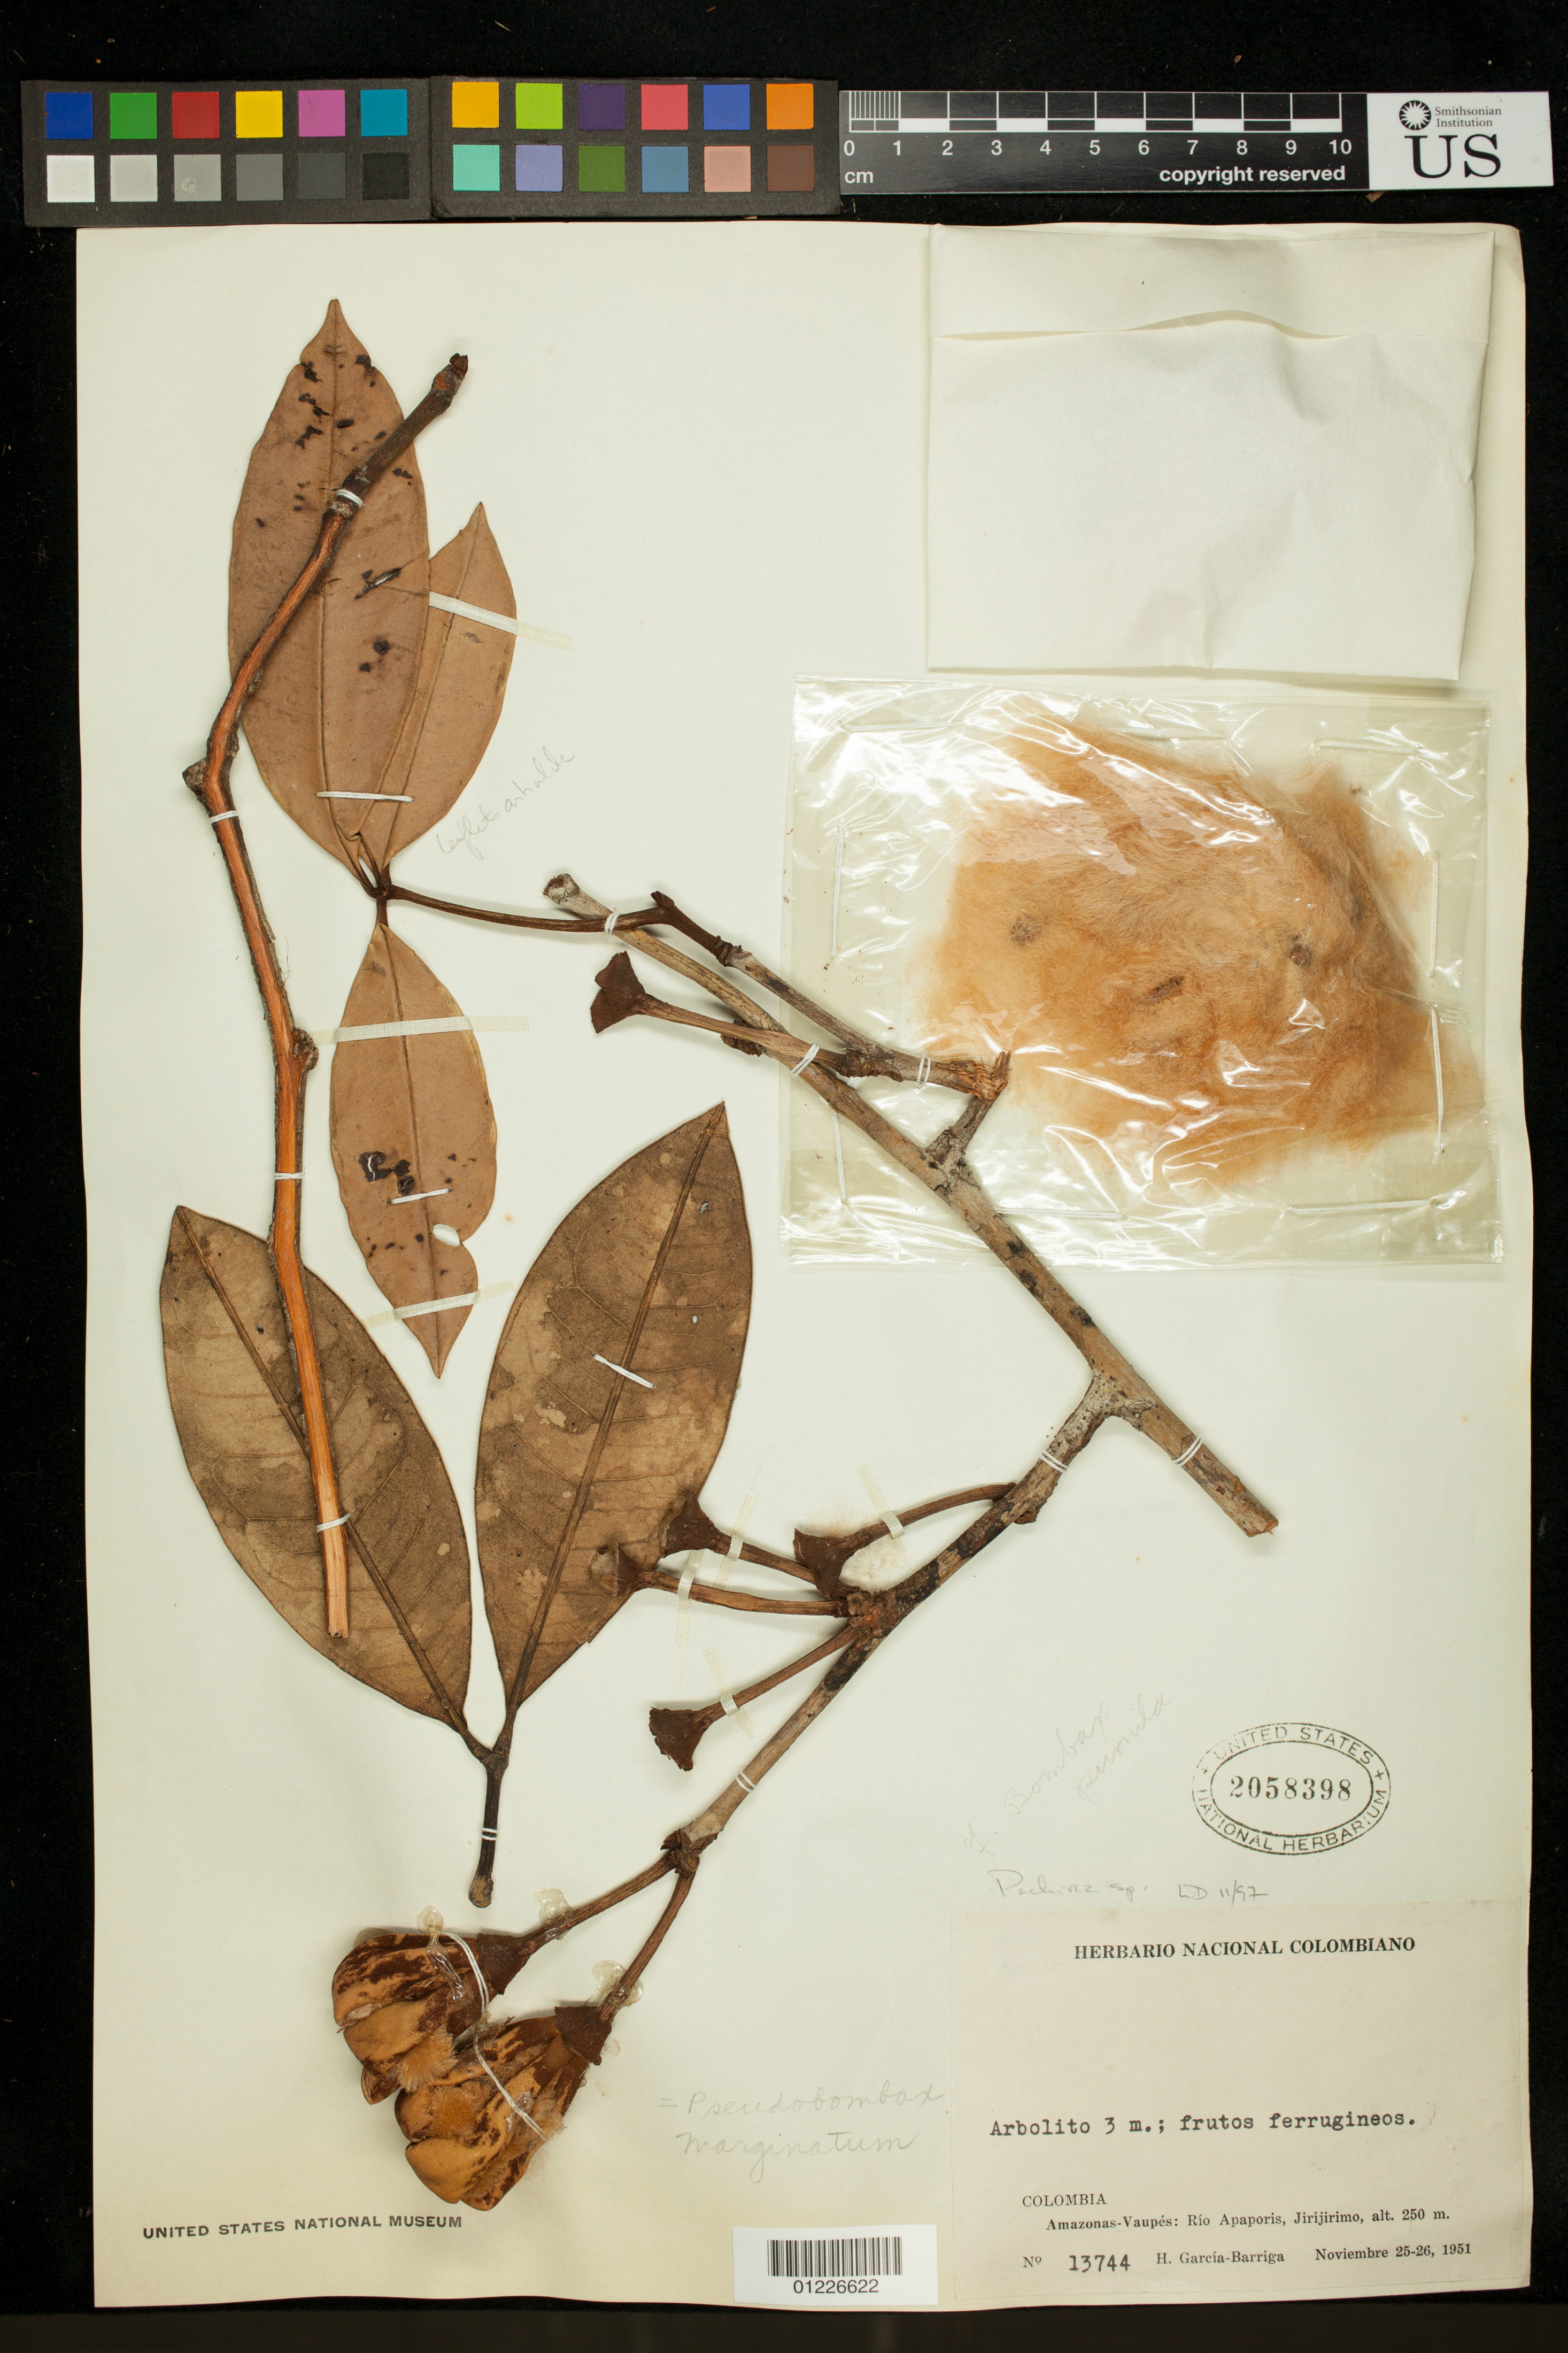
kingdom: Plantae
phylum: Tracheophyta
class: Magnoliopsida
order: Malvales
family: Malvaceae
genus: Pachira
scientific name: Pachira sp.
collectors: H. García Barriga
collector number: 13744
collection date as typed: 25 Nov 1951 to 26 Nov 1951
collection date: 1951-11-25/1951-11-26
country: Colombia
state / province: Amazônas / Vaupés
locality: Rio Apaporis, Jirijirimo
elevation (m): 250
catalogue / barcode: US 2058398